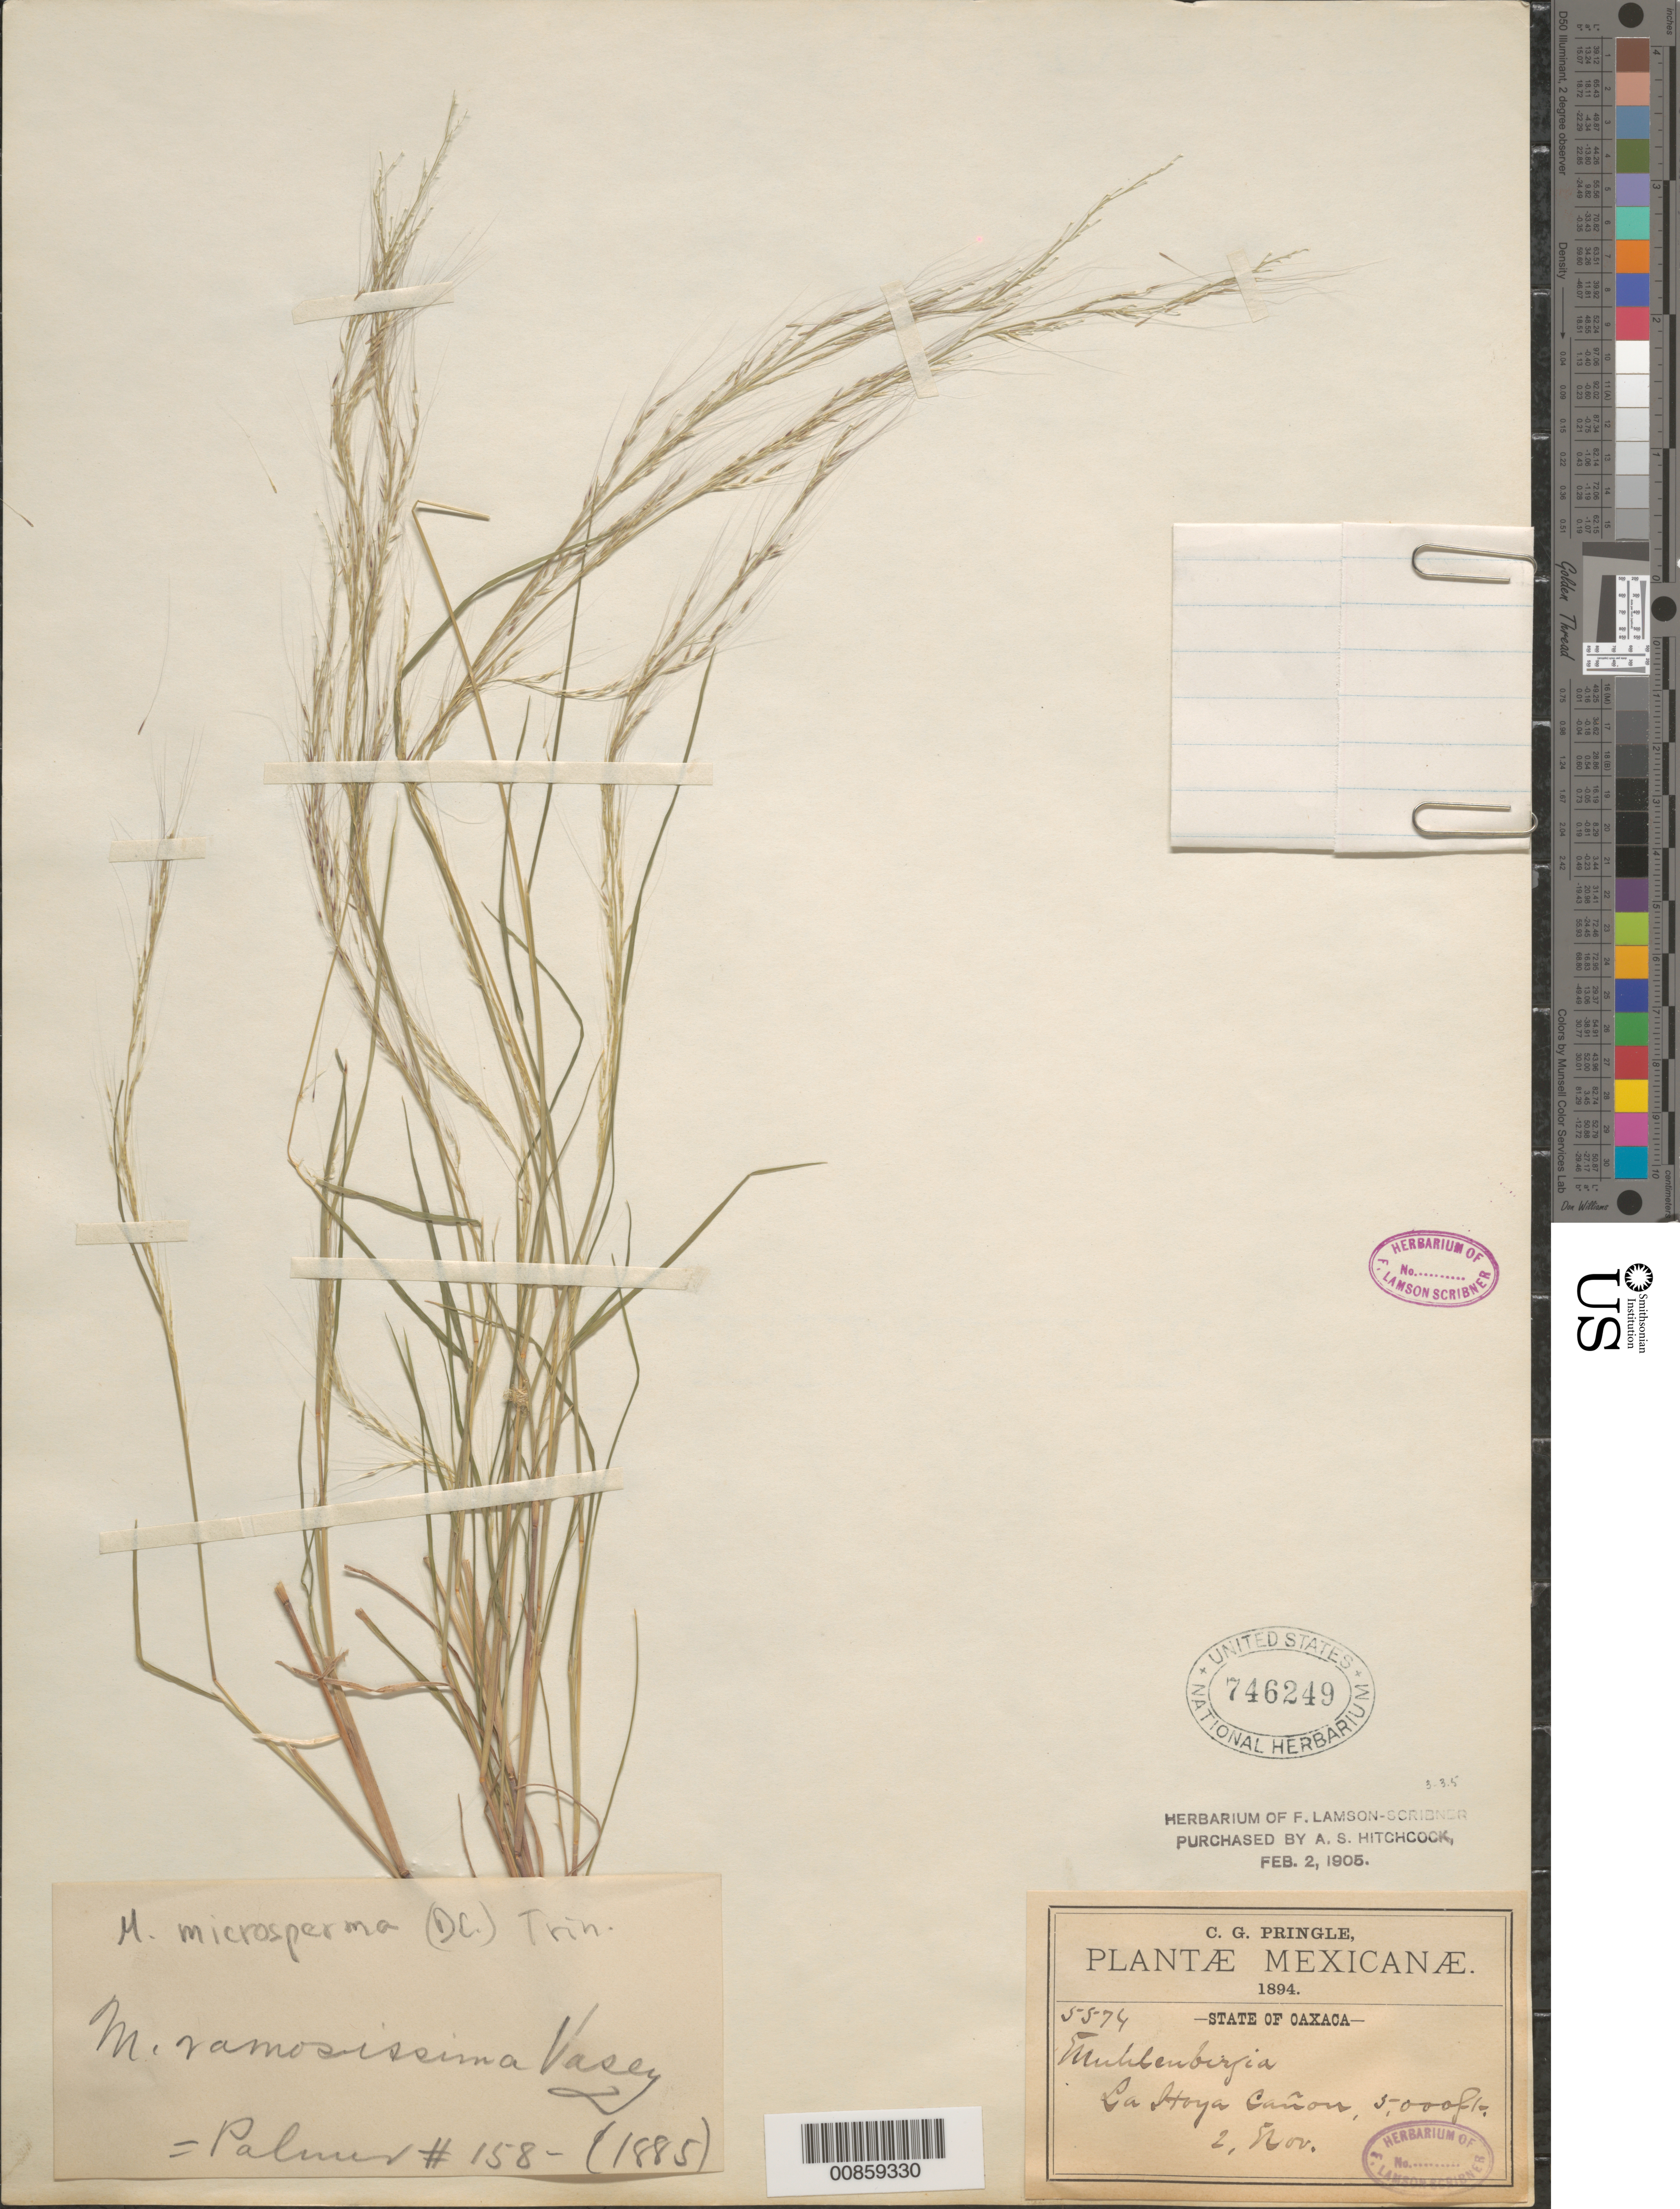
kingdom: Plantae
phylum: Tracheophyta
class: Liliopsida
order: Poales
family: Poaceae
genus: Muhlenbergia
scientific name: Muhlenbergia microsperma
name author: (DC.) Kunth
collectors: C. G. Pringle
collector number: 5576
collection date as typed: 02 Nov 1894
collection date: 1894-11-02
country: Mexico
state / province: Oaxaca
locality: La Itoya, Canion, Oax.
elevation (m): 1524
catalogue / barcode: US 746249